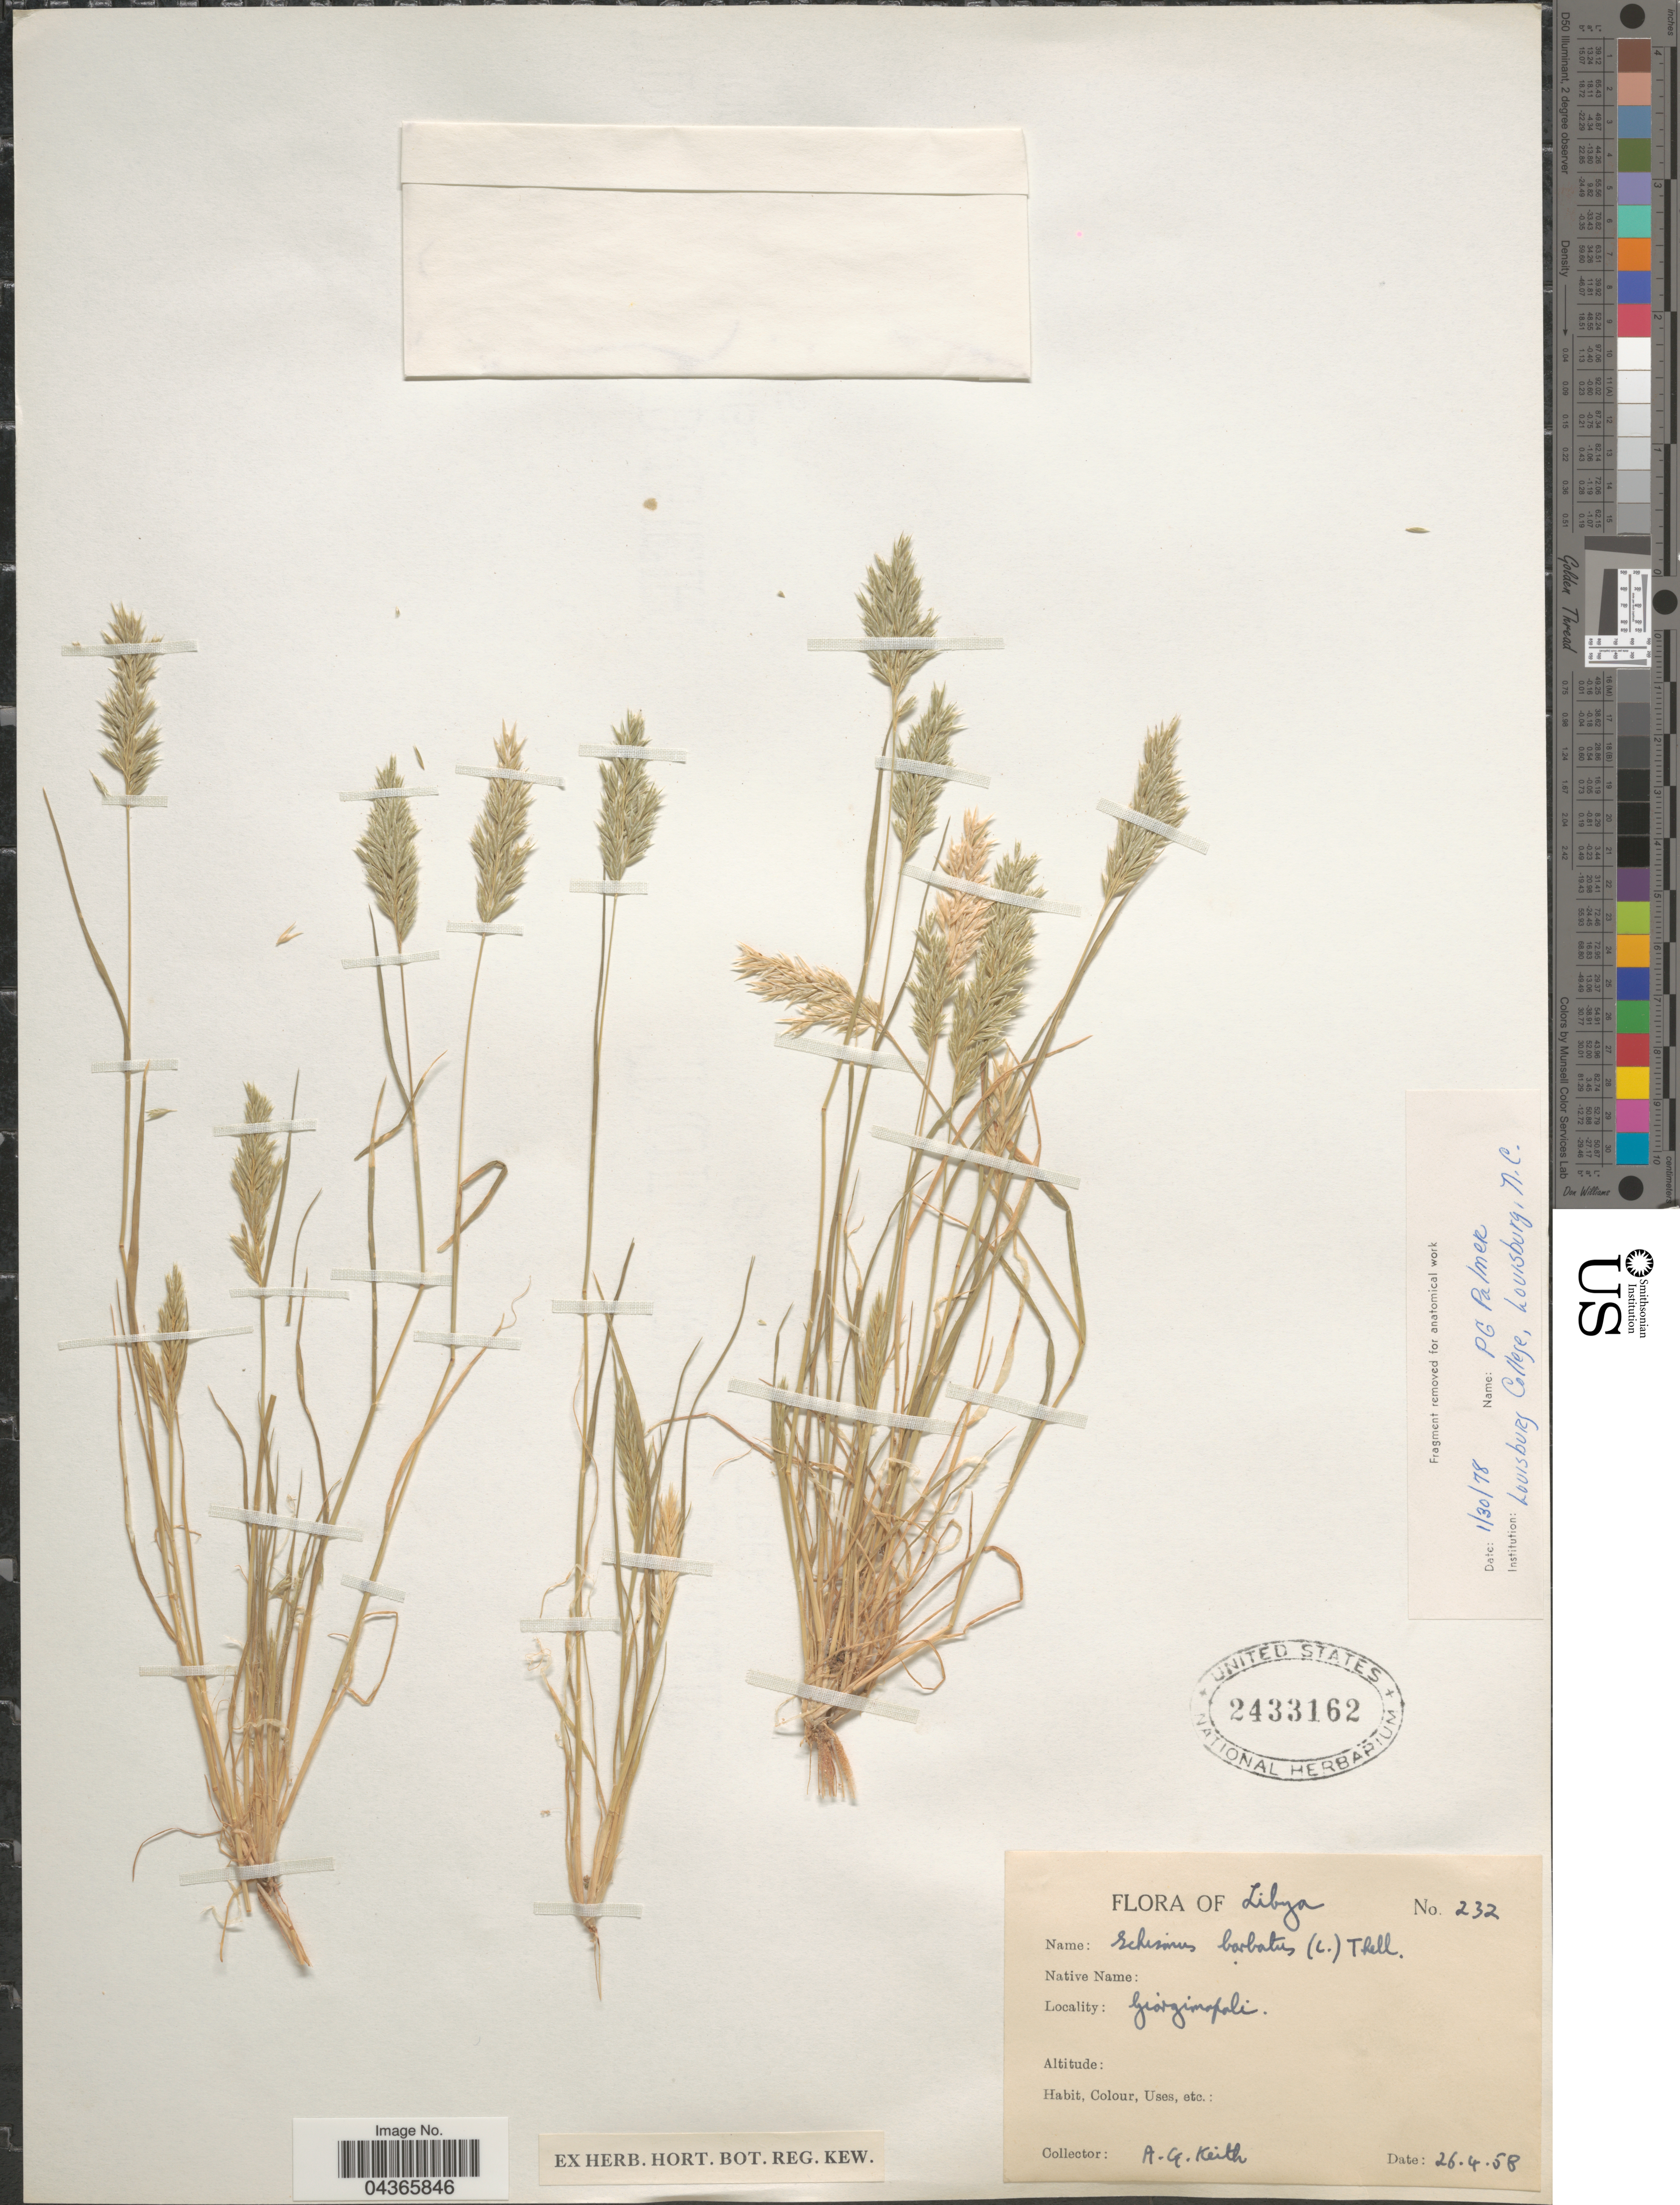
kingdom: Plantae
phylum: Tracheophyta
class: Liliopsida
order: Poales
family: Poaceae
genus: Schismus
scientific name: Schismus barbatus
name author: (L.) Thell.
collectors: A. Keith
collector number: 232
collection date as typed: Transcribed d/m/y: 26/4/58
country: Libya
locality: Georgimopoli. [interpreted]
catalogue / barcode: US 2433162